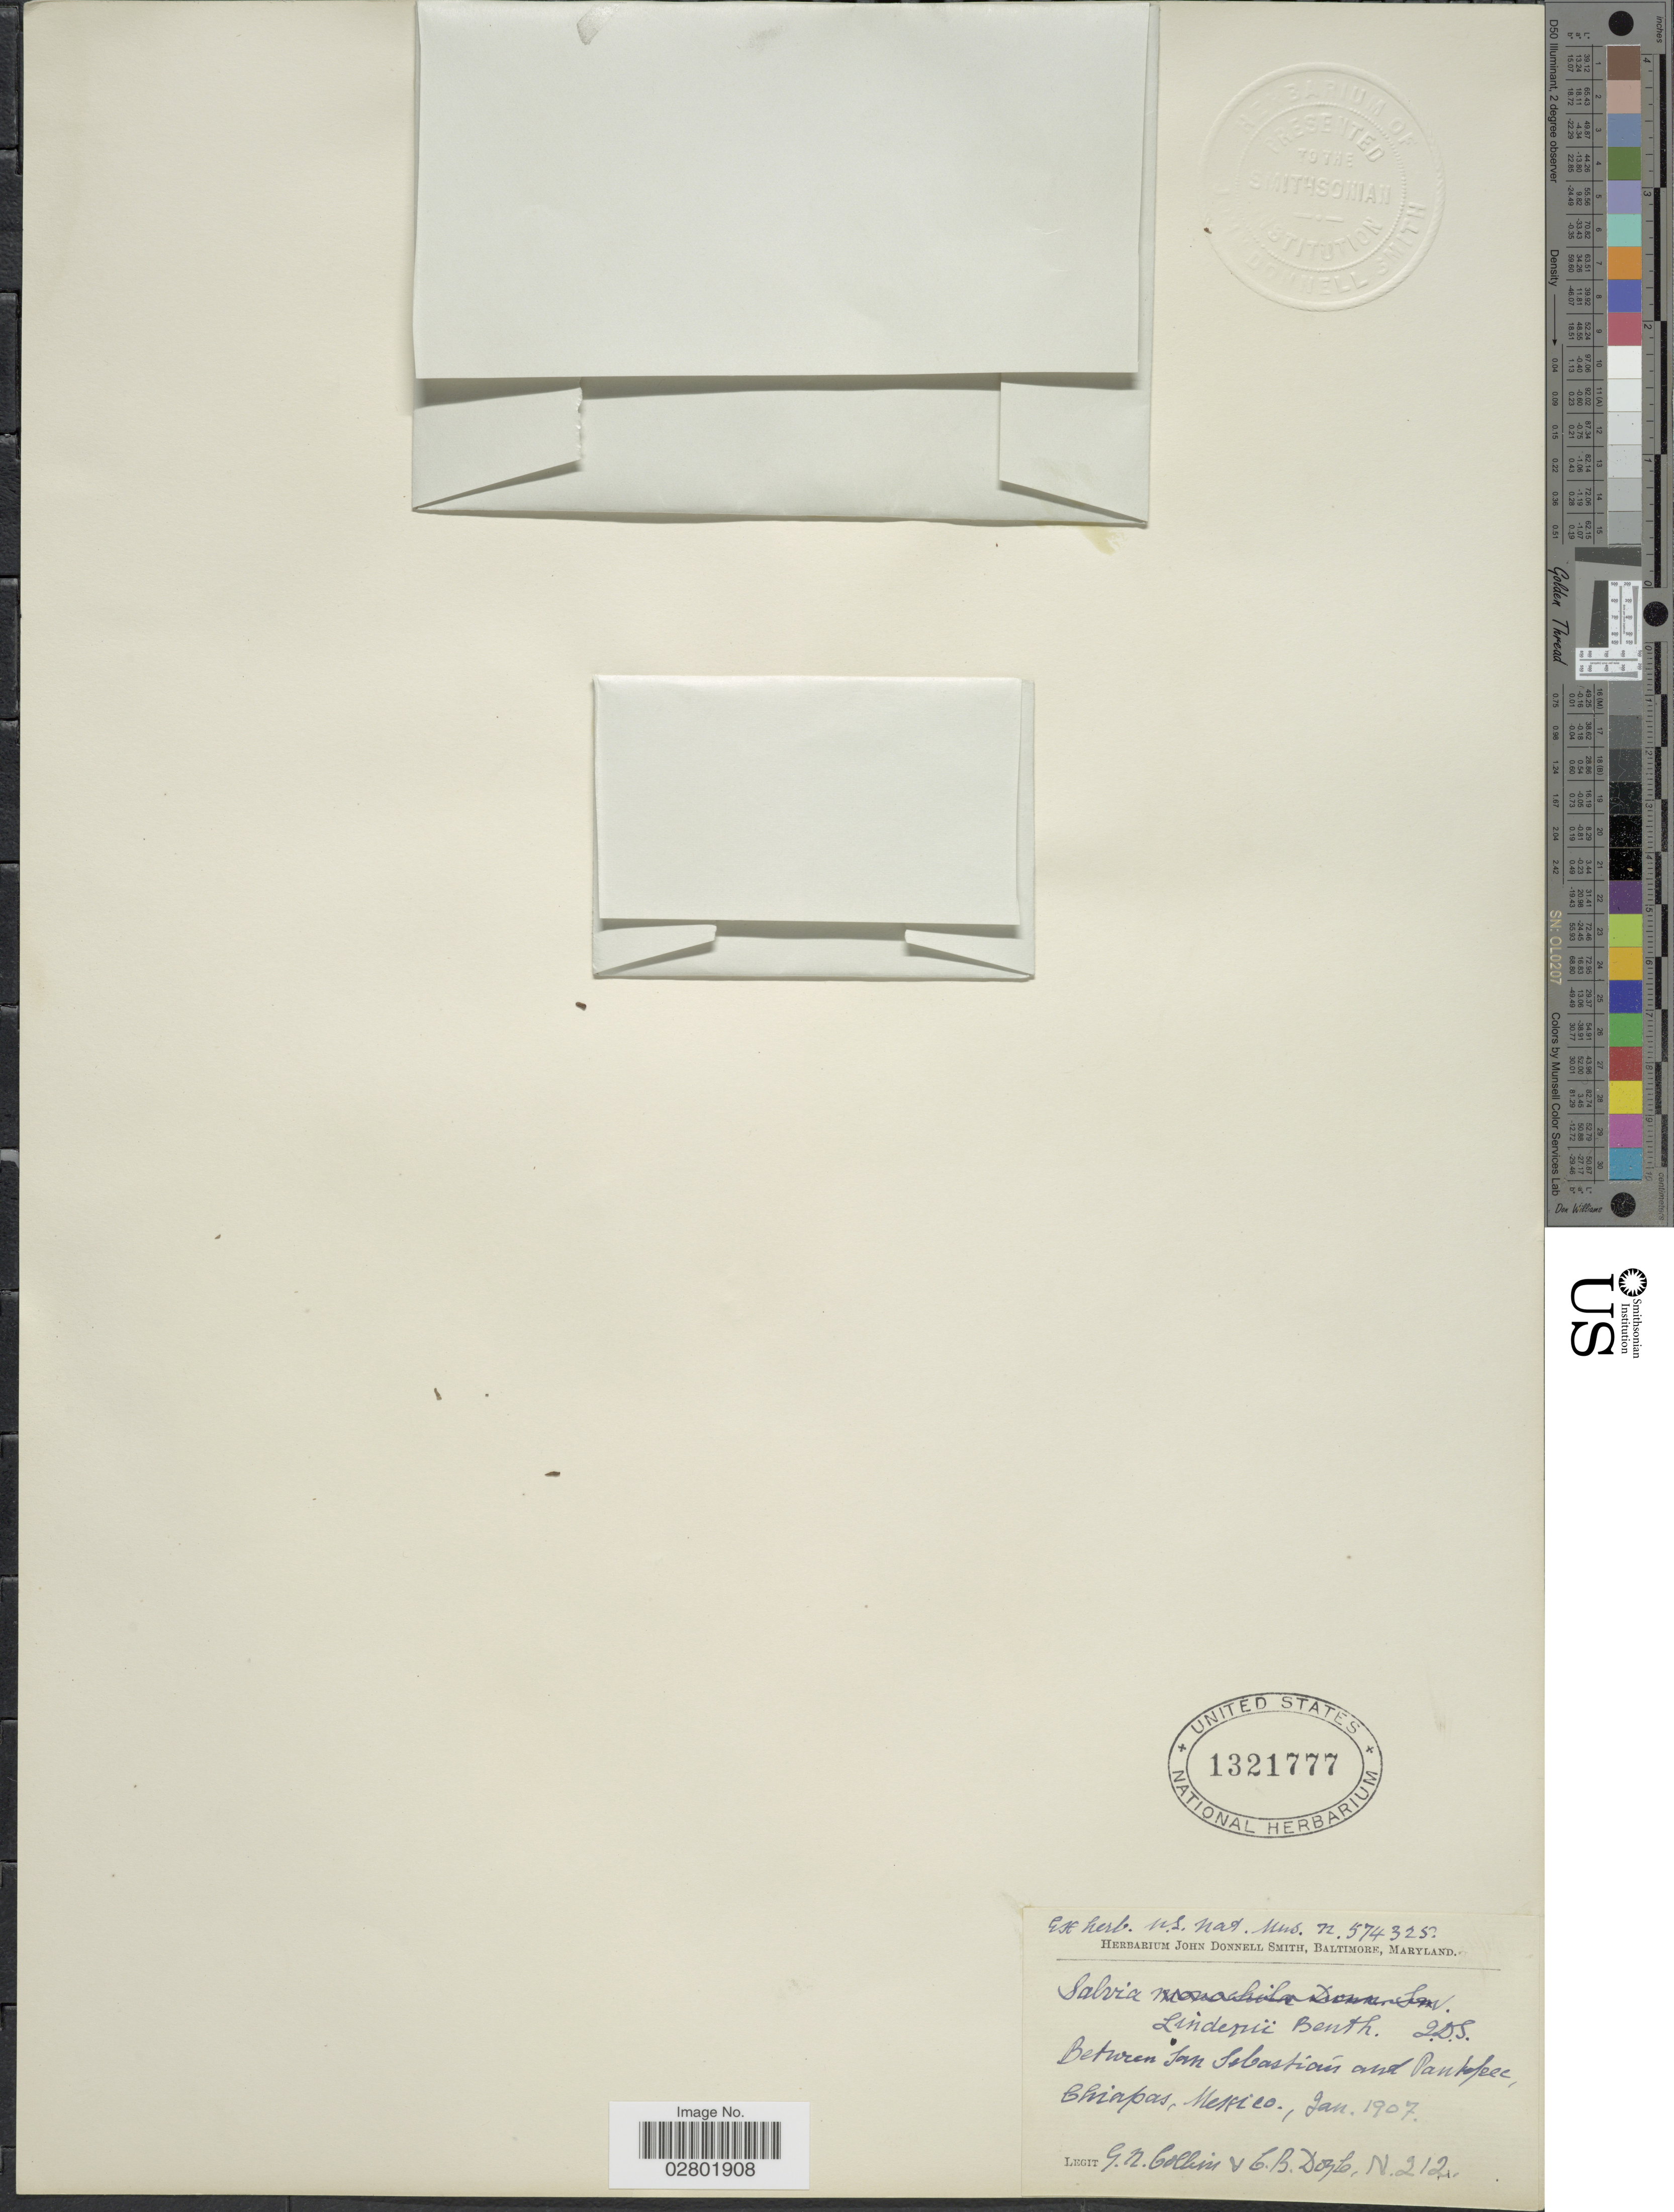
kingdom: Plantae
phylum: Tracheophyta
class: Magnoliopsida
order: Lamiales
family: Lamiaceae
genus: Salvia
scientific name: Salvia lindenii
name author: Benth.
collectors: G. Collins & C. Doyle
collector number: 212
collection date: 1907-01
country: Mexico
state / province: Chiapas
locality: Between San Sebastian and Pantepec.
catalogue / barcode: US 1321777